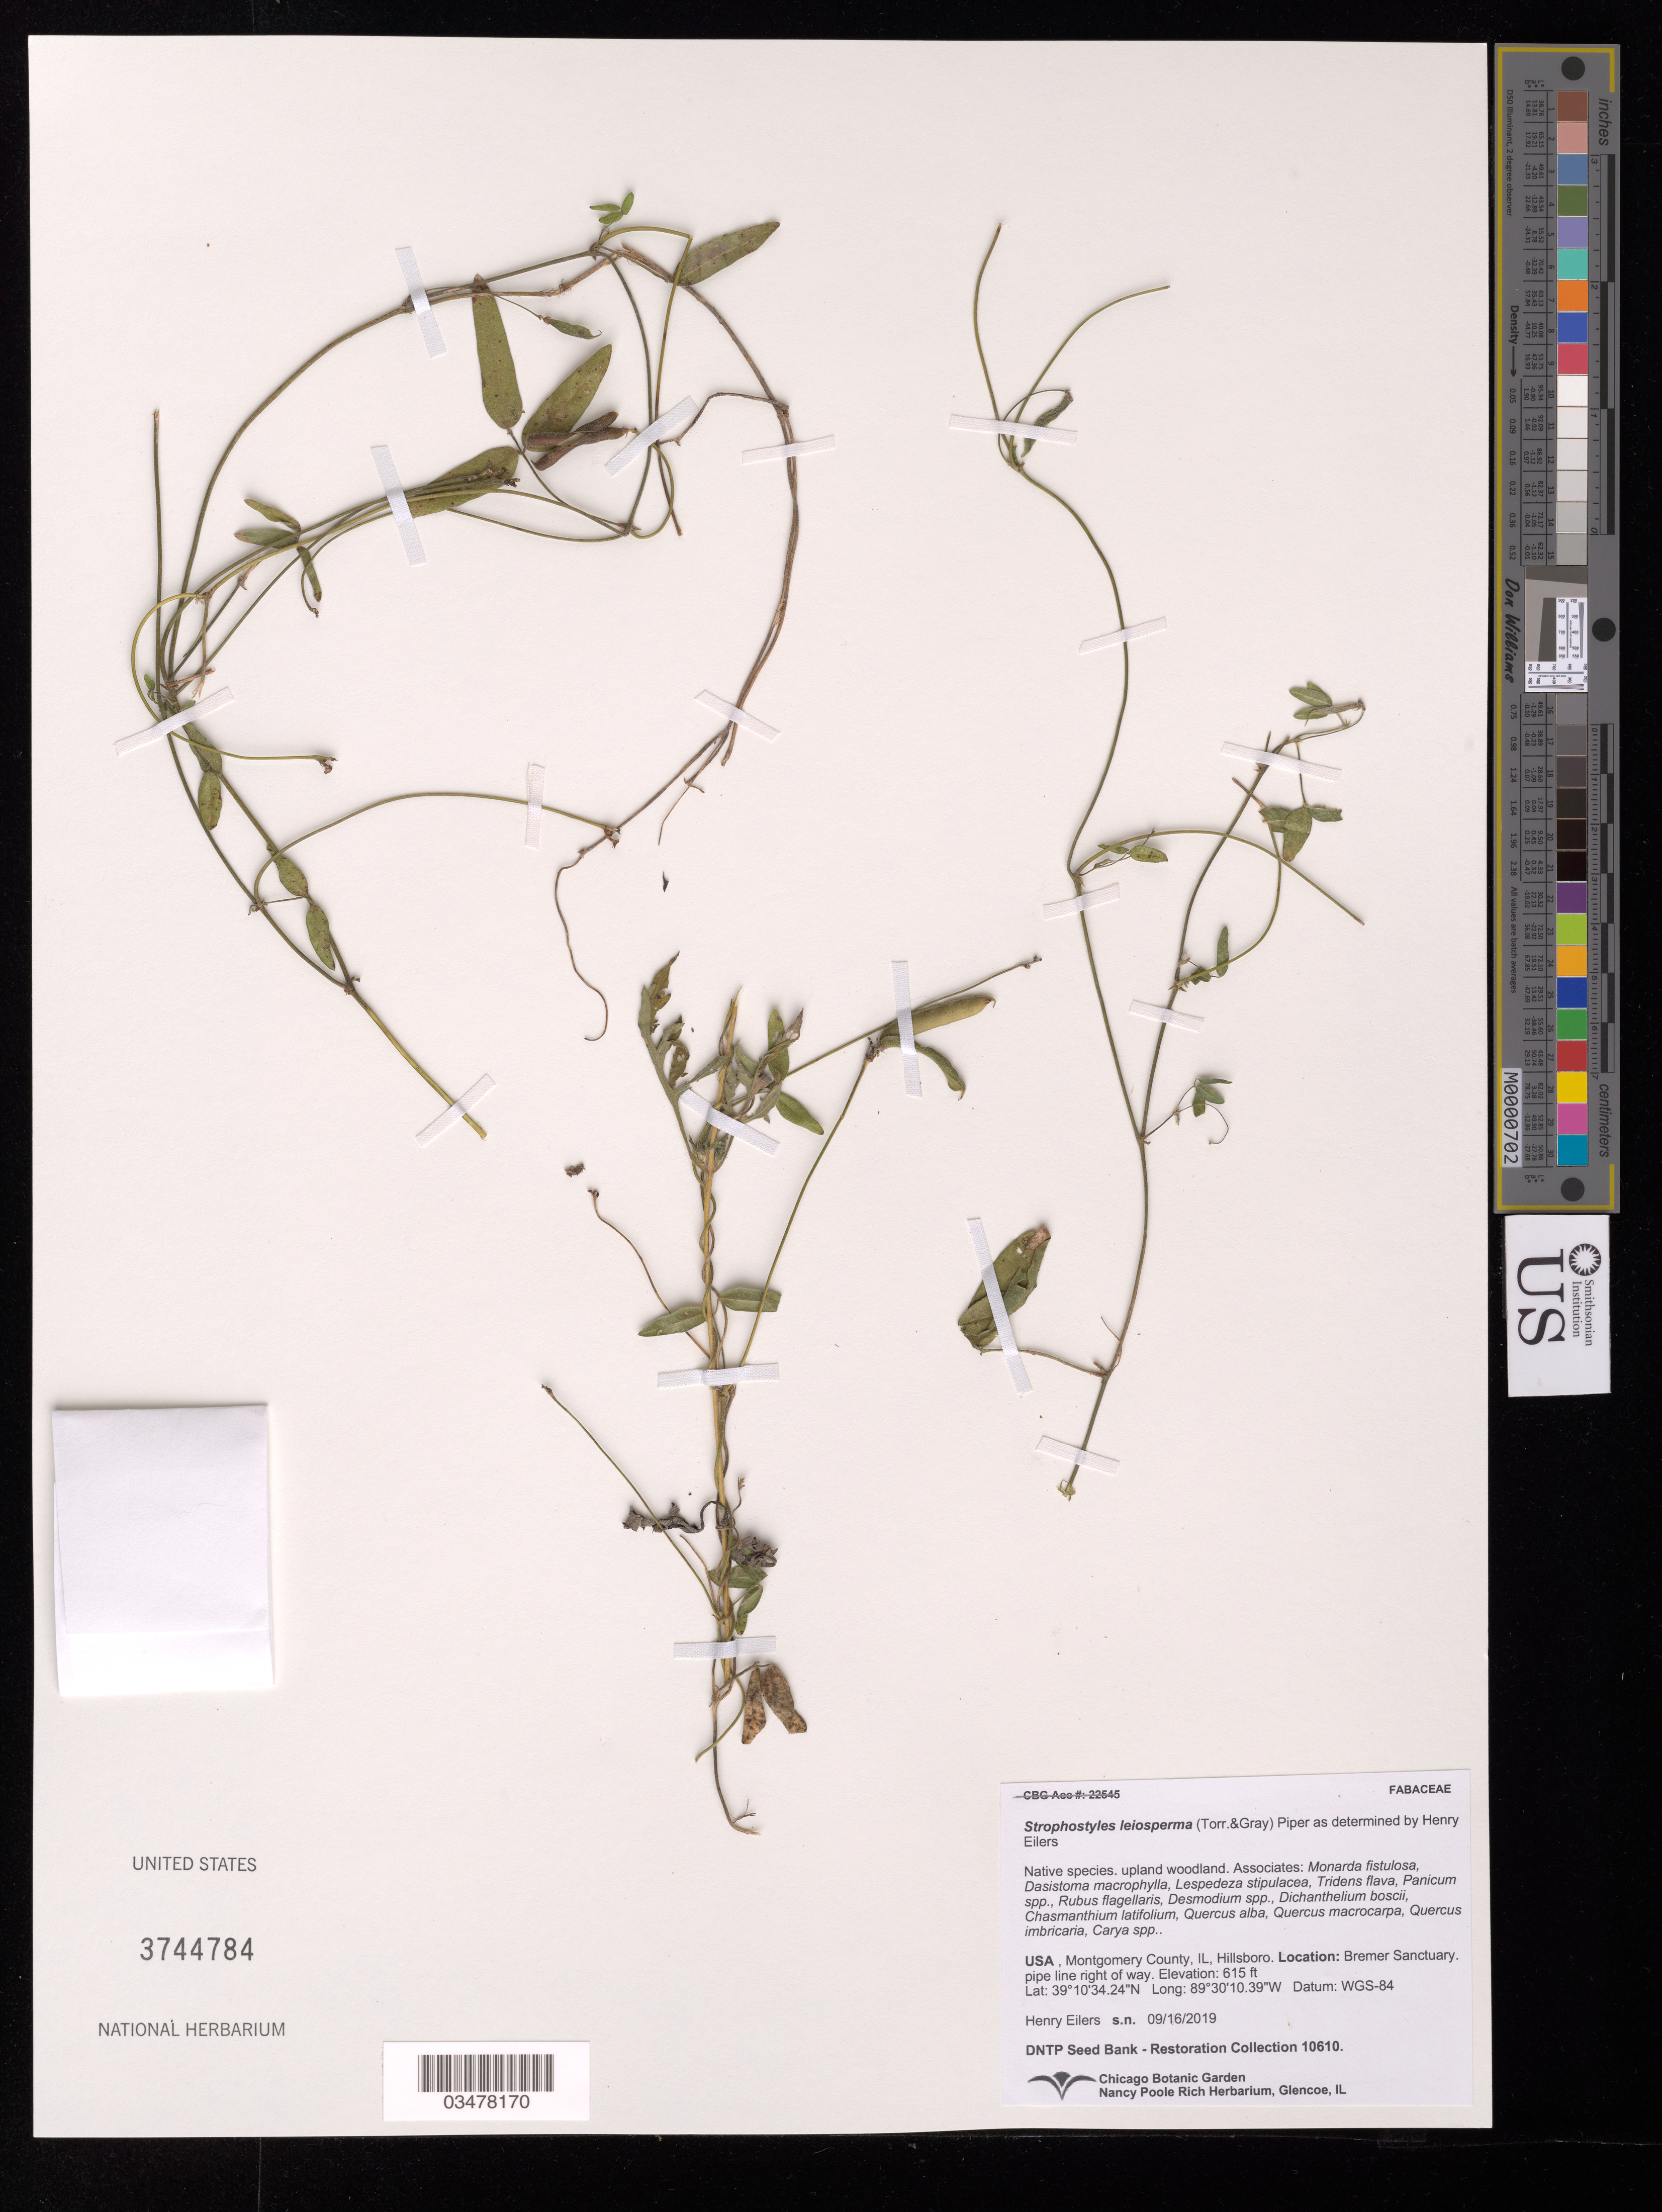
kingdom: Plantae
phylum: Tracheophyta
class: Magnoliopsida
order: Fabales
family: Fabaceae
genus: Strophostyles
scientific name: Strophostyles leiosperma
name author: (Torr. & A. Gray) Piper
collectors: H. Eilers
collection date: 2019-09-16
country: United States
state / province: Illinois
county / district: Montgomery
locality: Hillsboro. Bremer Sanctuary.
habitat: Upland woodland. With Tridens flava, Panicum sp., Desmodium sp., Quercus alba, Carya sp., ect.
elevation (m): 187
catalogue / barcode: US 3744784